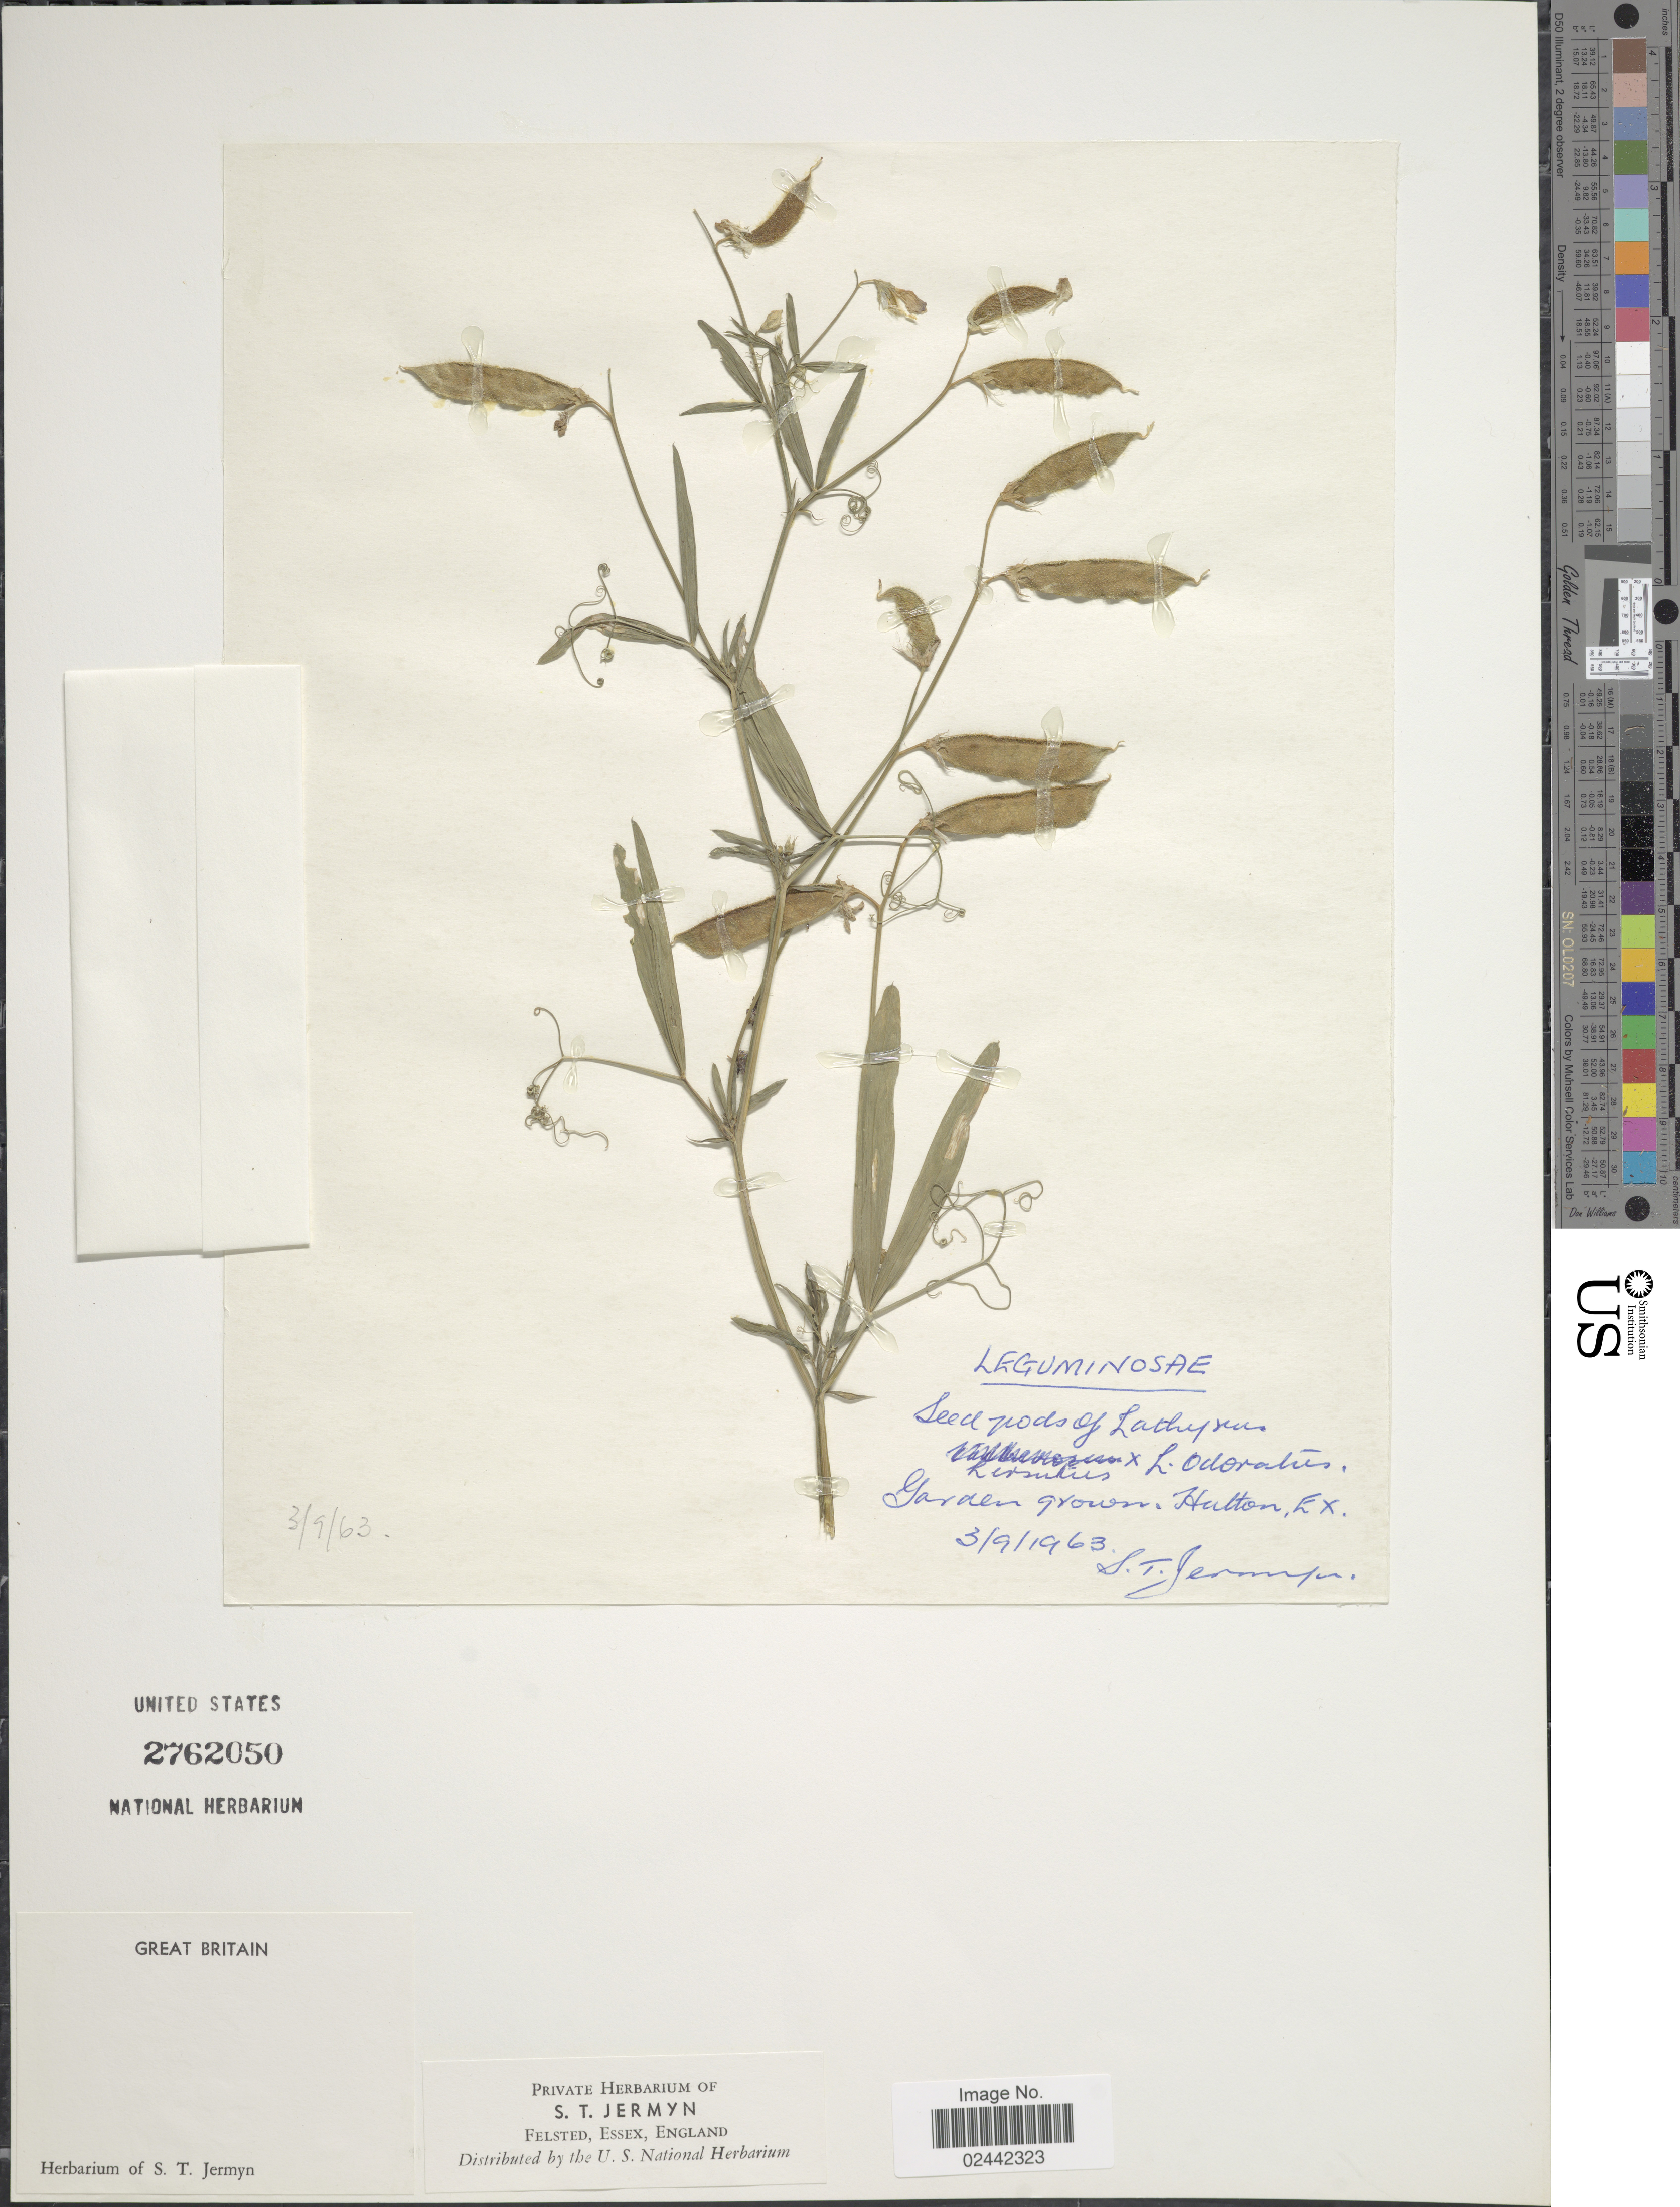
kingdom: Plantae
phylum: Tracheophyta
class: Magnoliopsida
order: Fabales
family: Fabaceae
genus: Lathyrus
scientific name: Lathyrus hirsutus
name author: L.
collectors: S. Jermyn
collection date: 1963-09-03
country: United Kingdom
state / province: England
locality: Garden grown, Hutton Ex. Great Britain.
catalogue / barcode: US 2762050